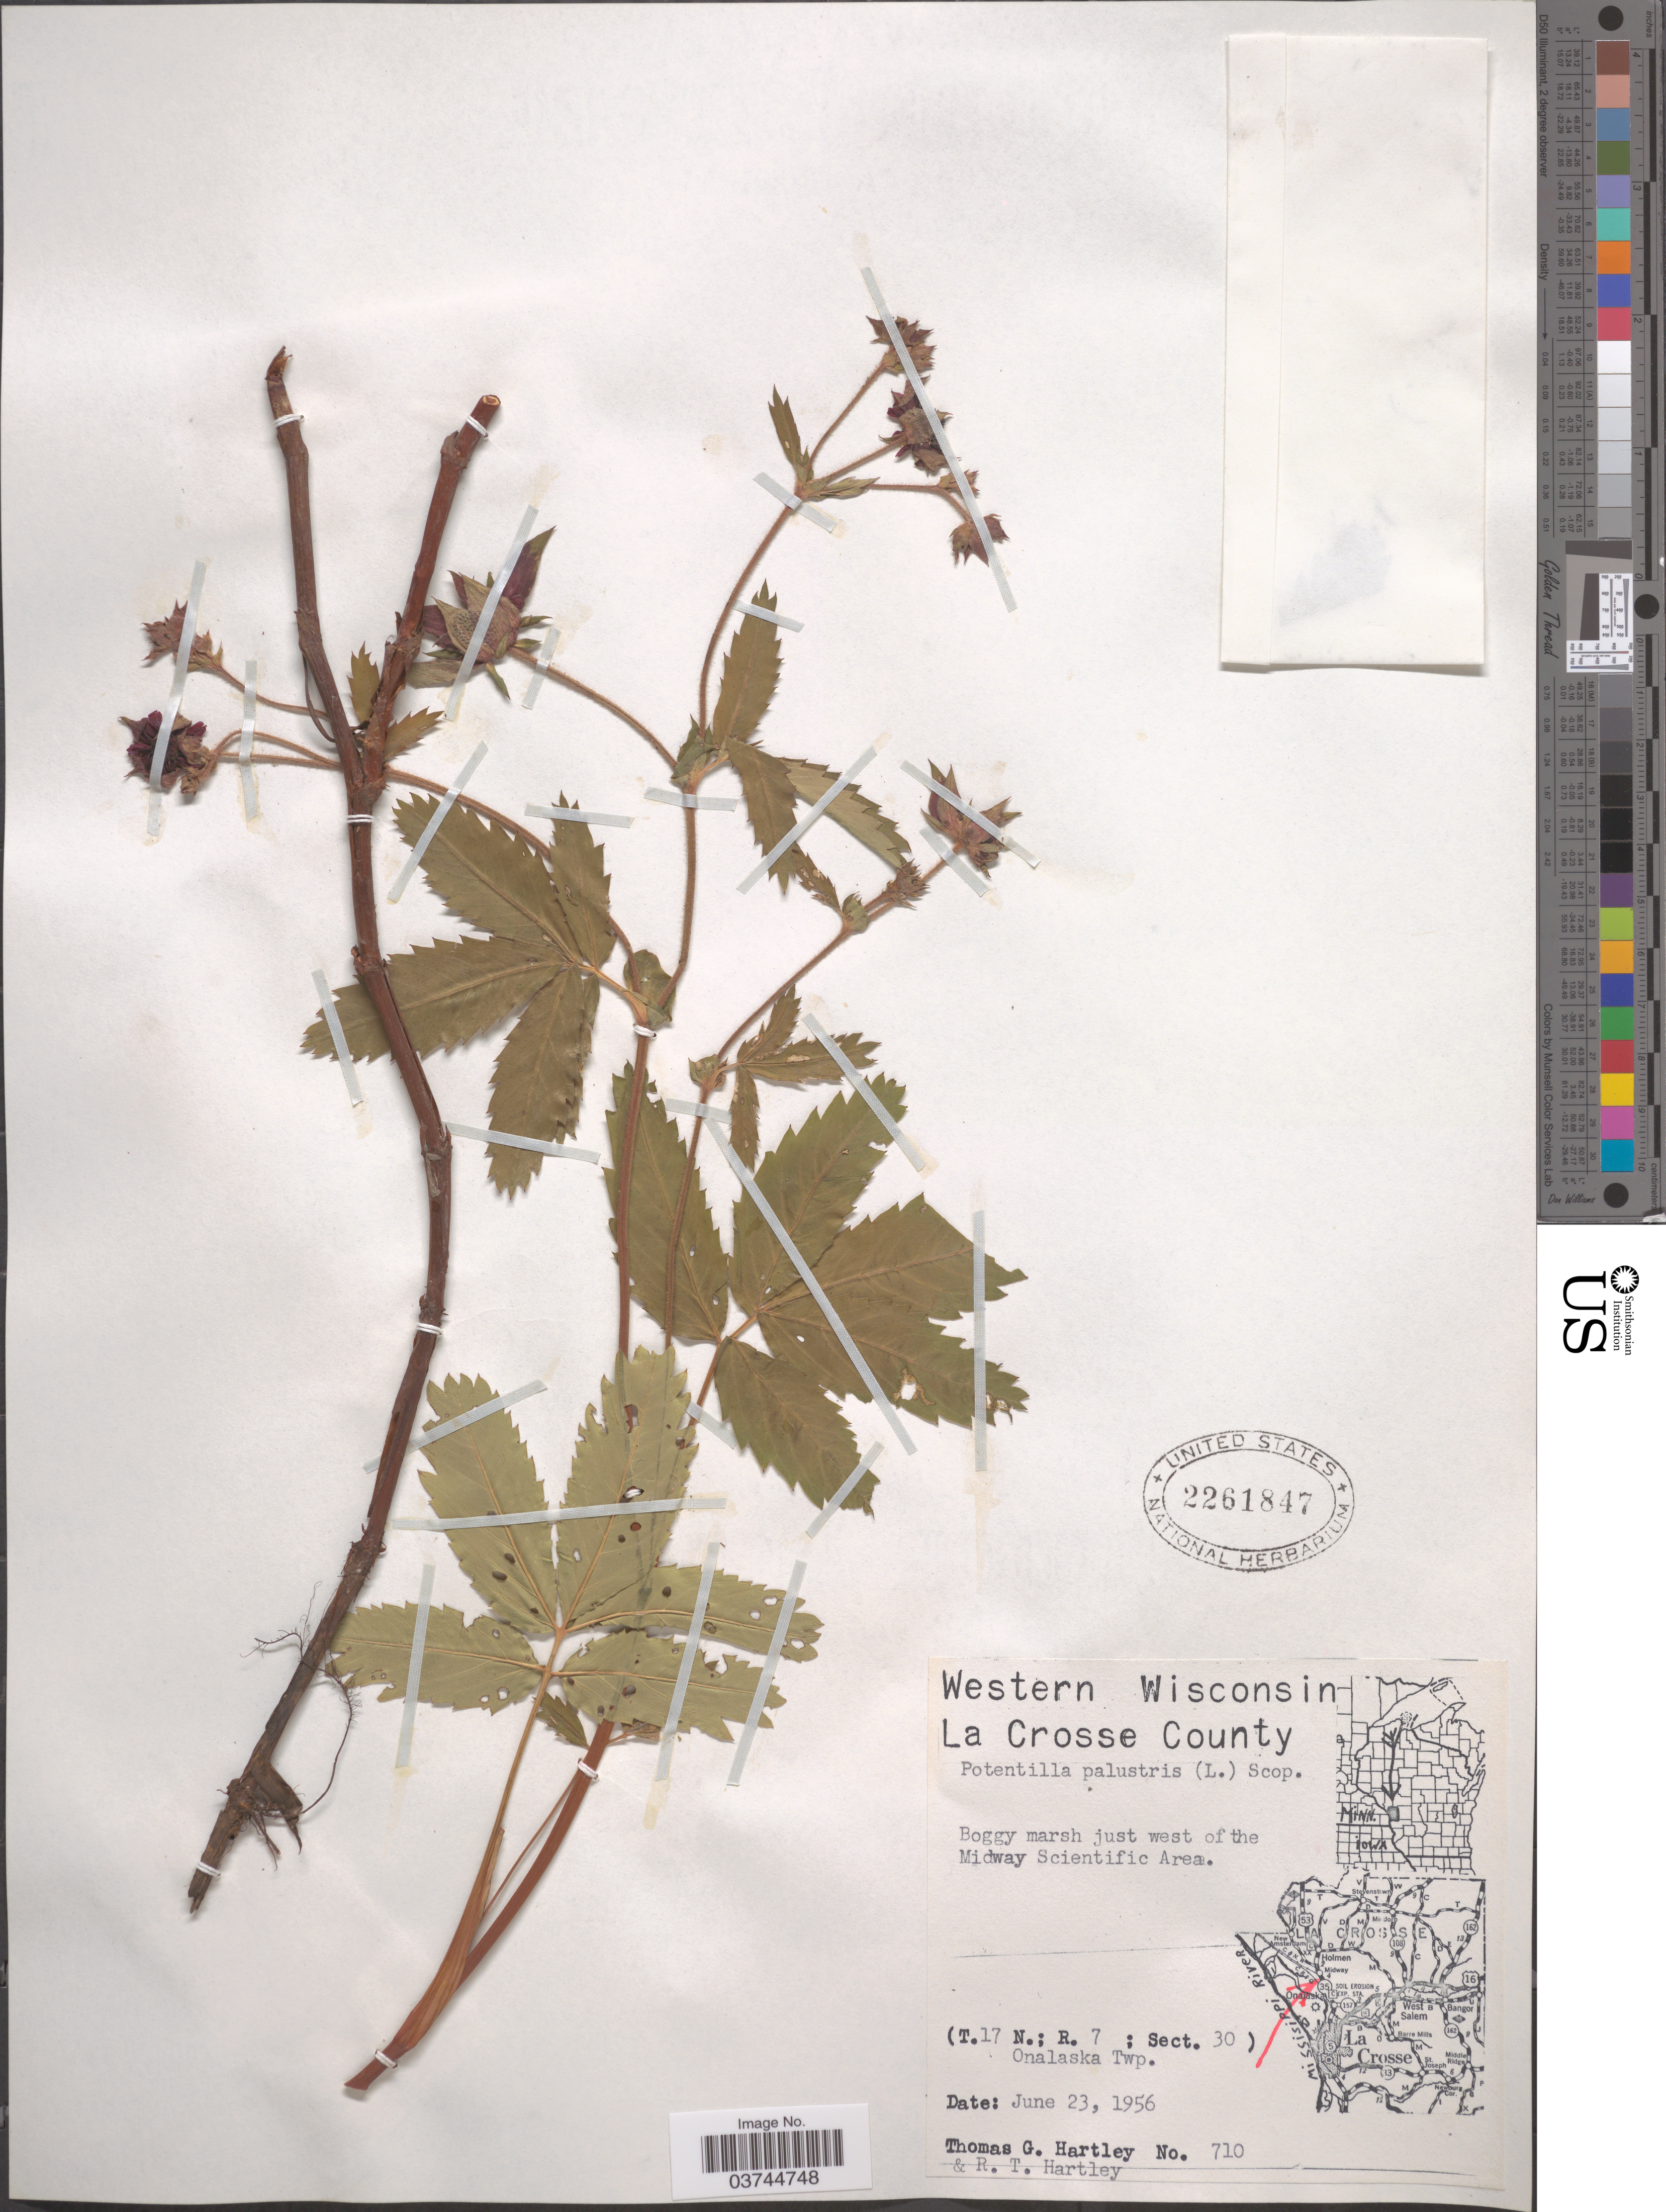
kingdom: Plantae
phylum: Tracheophyta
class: Magnoliopsida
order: Rosales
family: Rosaceae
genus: Comarum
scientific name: Comarum palustre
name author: L.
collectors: T. G. Hartley & R. T. Hartley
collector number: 710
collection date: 1956-06-23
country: United States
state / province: Wisconsin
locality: Western Wisconsin. La Crosse County. Boggy marsh just west of the Midway Scientific Area. (T. 17 N.; R. 7 ; Sect. 30). Onalaska Twp.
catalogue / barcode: US 2261847